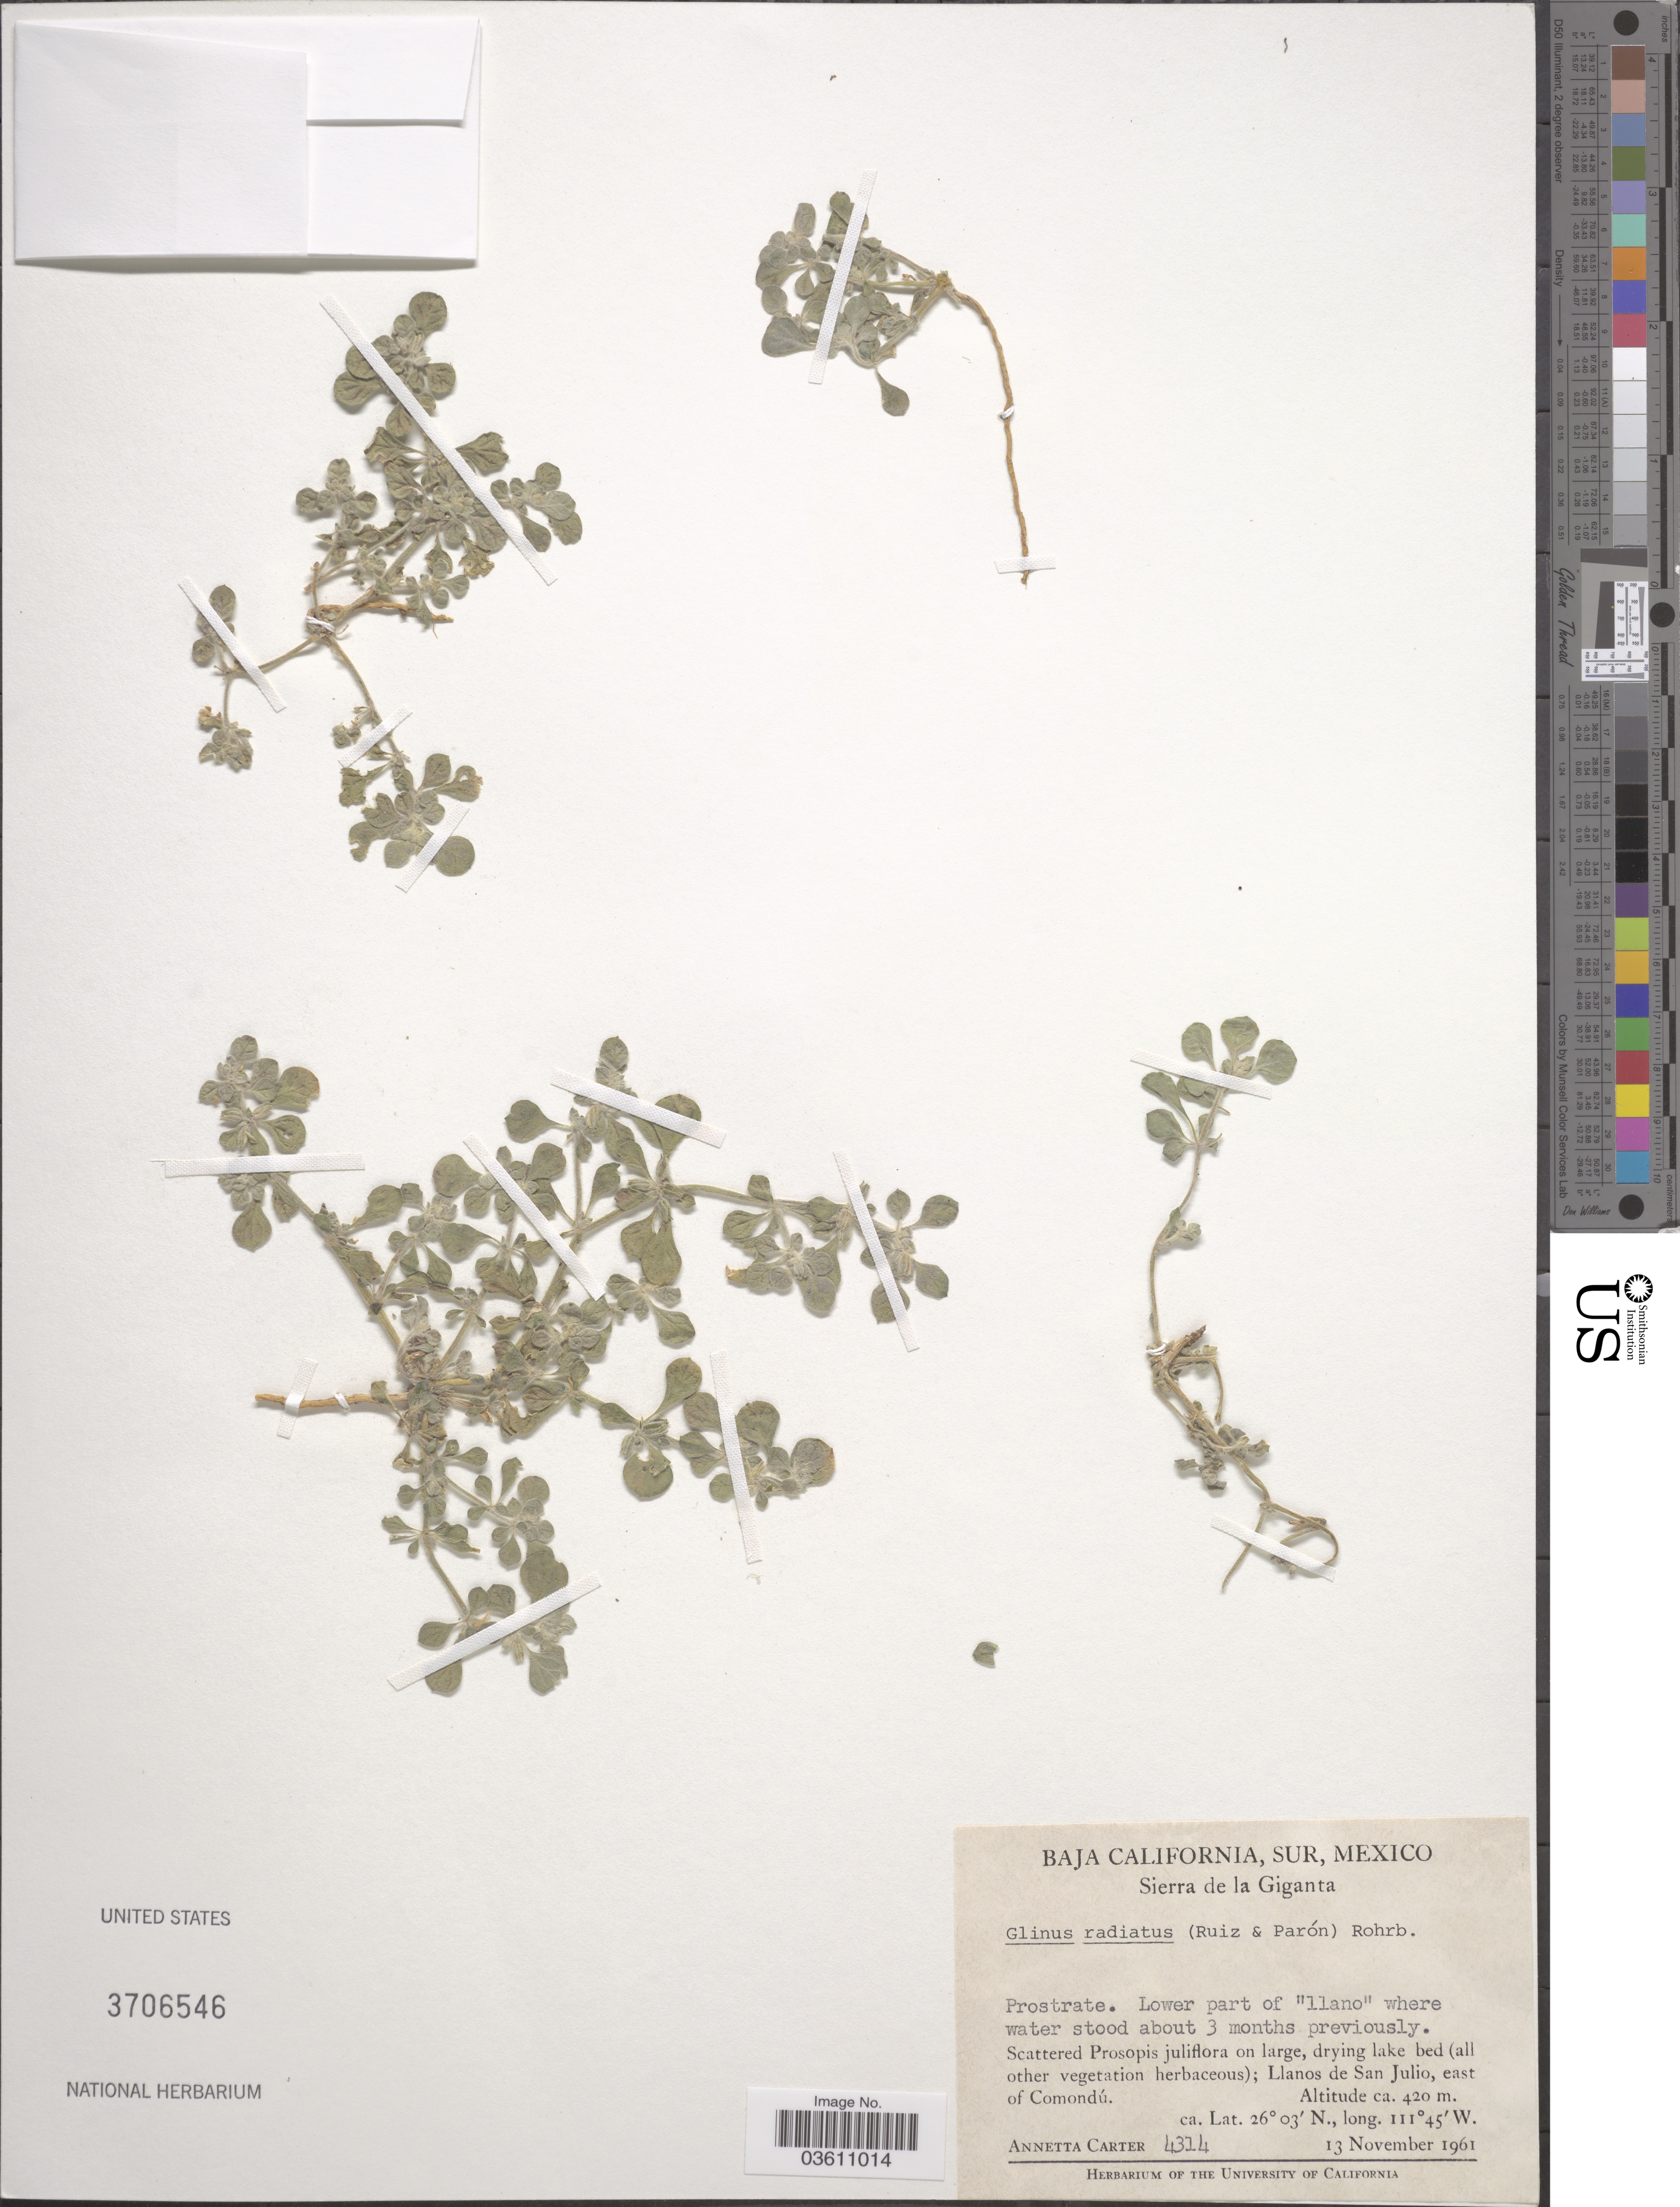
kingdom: Plantae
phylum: Tracheophyta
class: Magnoliopsida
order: Caryophyllales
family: Molluginaceae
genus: Glinus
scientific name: Glinus radiatus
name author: (Ruiz & Pav.) Rohrb.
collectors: A. Carter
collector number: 4314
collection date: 1961-11-13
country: Mexico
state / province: Baja California Sur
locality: Sierra de la Giganta. Llanos de San Julio, east of Comondú.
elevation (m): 420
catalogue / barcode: US 3706546